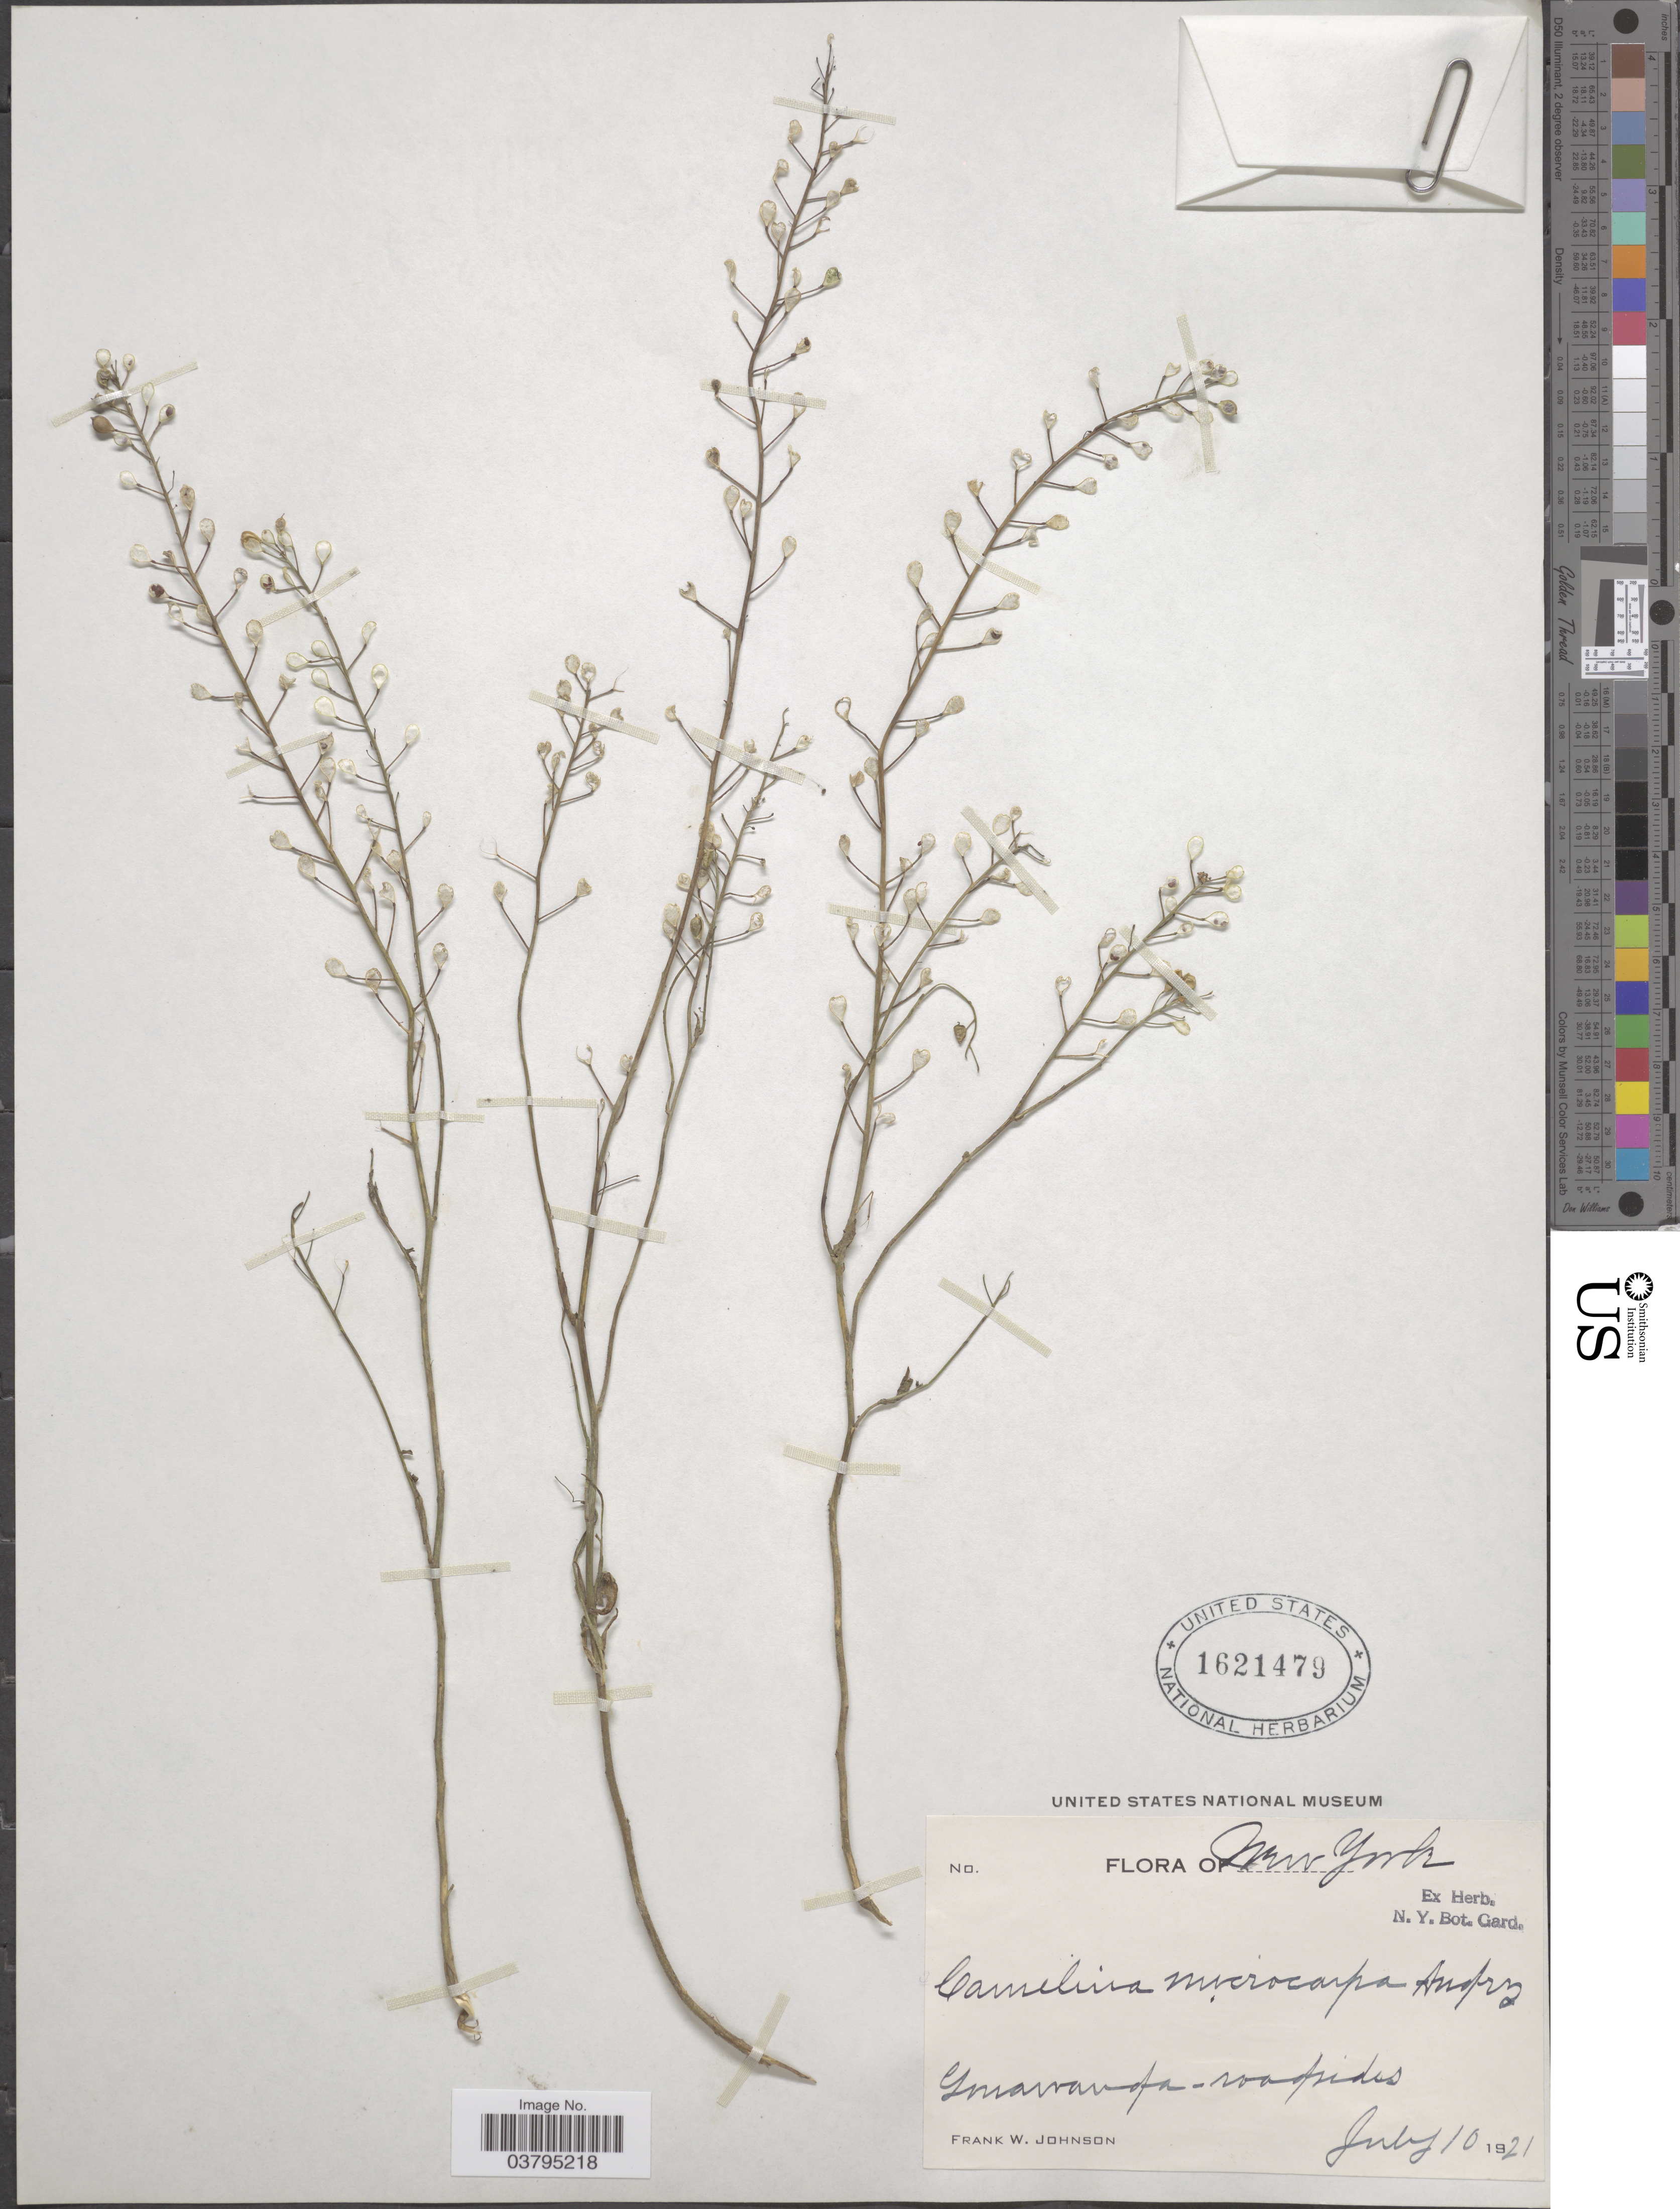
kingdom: Plantae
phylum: Tracheophyta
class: Magnoliopsida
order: Brassicales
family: Brassicaceae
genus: Camelina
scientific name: Camelina microcarpa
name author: DC.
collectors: F. W. Johnson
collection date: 1921-07-10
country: United States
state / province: New York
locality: Tonawanda- roadsides.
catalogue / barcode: US 1621479